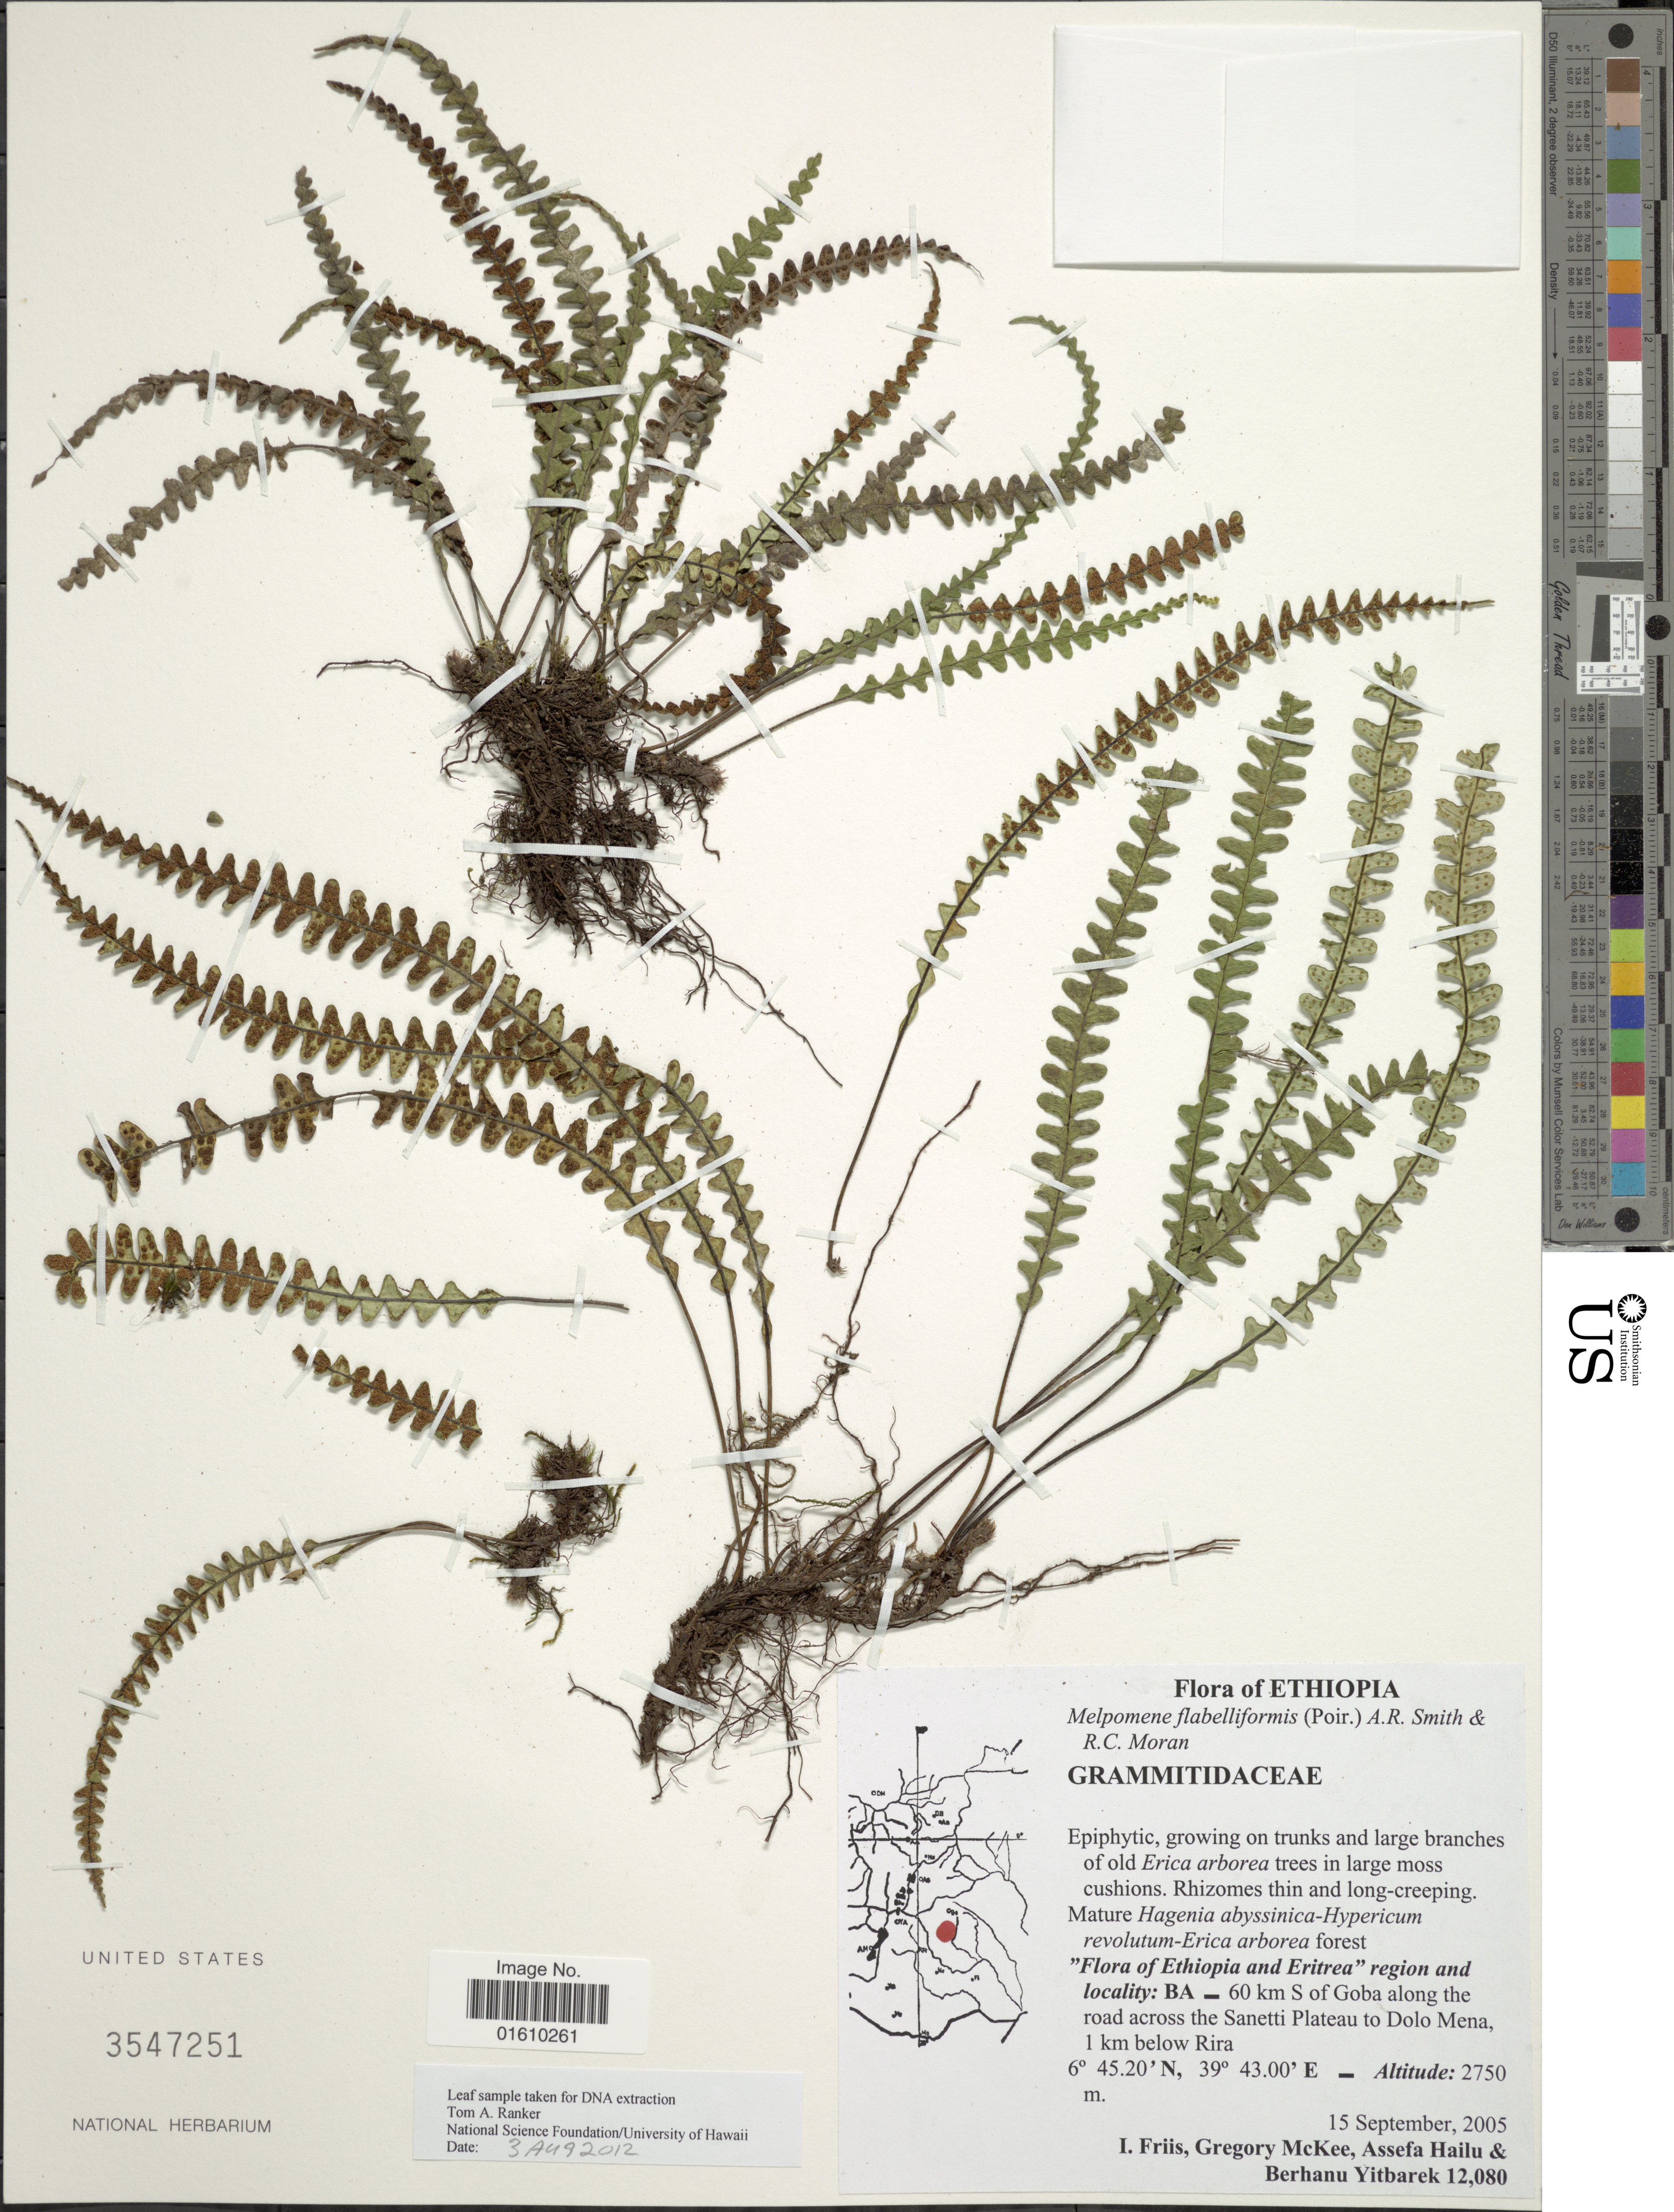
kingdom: Plantae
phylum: Tracheophyta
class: Polypodiopsida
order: Polypodiales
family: Polypodiaceae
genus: Melpomene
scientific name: Melpomene flabelliformis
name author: (Poir.) A.R. Sm. & R.C. Moran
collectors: I. Friis, G. S. McKee, A. Hailu & B. Yitbarek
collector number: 12080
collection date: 2005-09-15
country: Ethiopia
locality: Ethiopia and Eritrea region and locailty: BA_ 60 km S of Goba along the road across the Sanetti Plateau to Dolo Mena, 1 km below Rira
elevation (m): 2750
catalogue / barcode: US 3547251